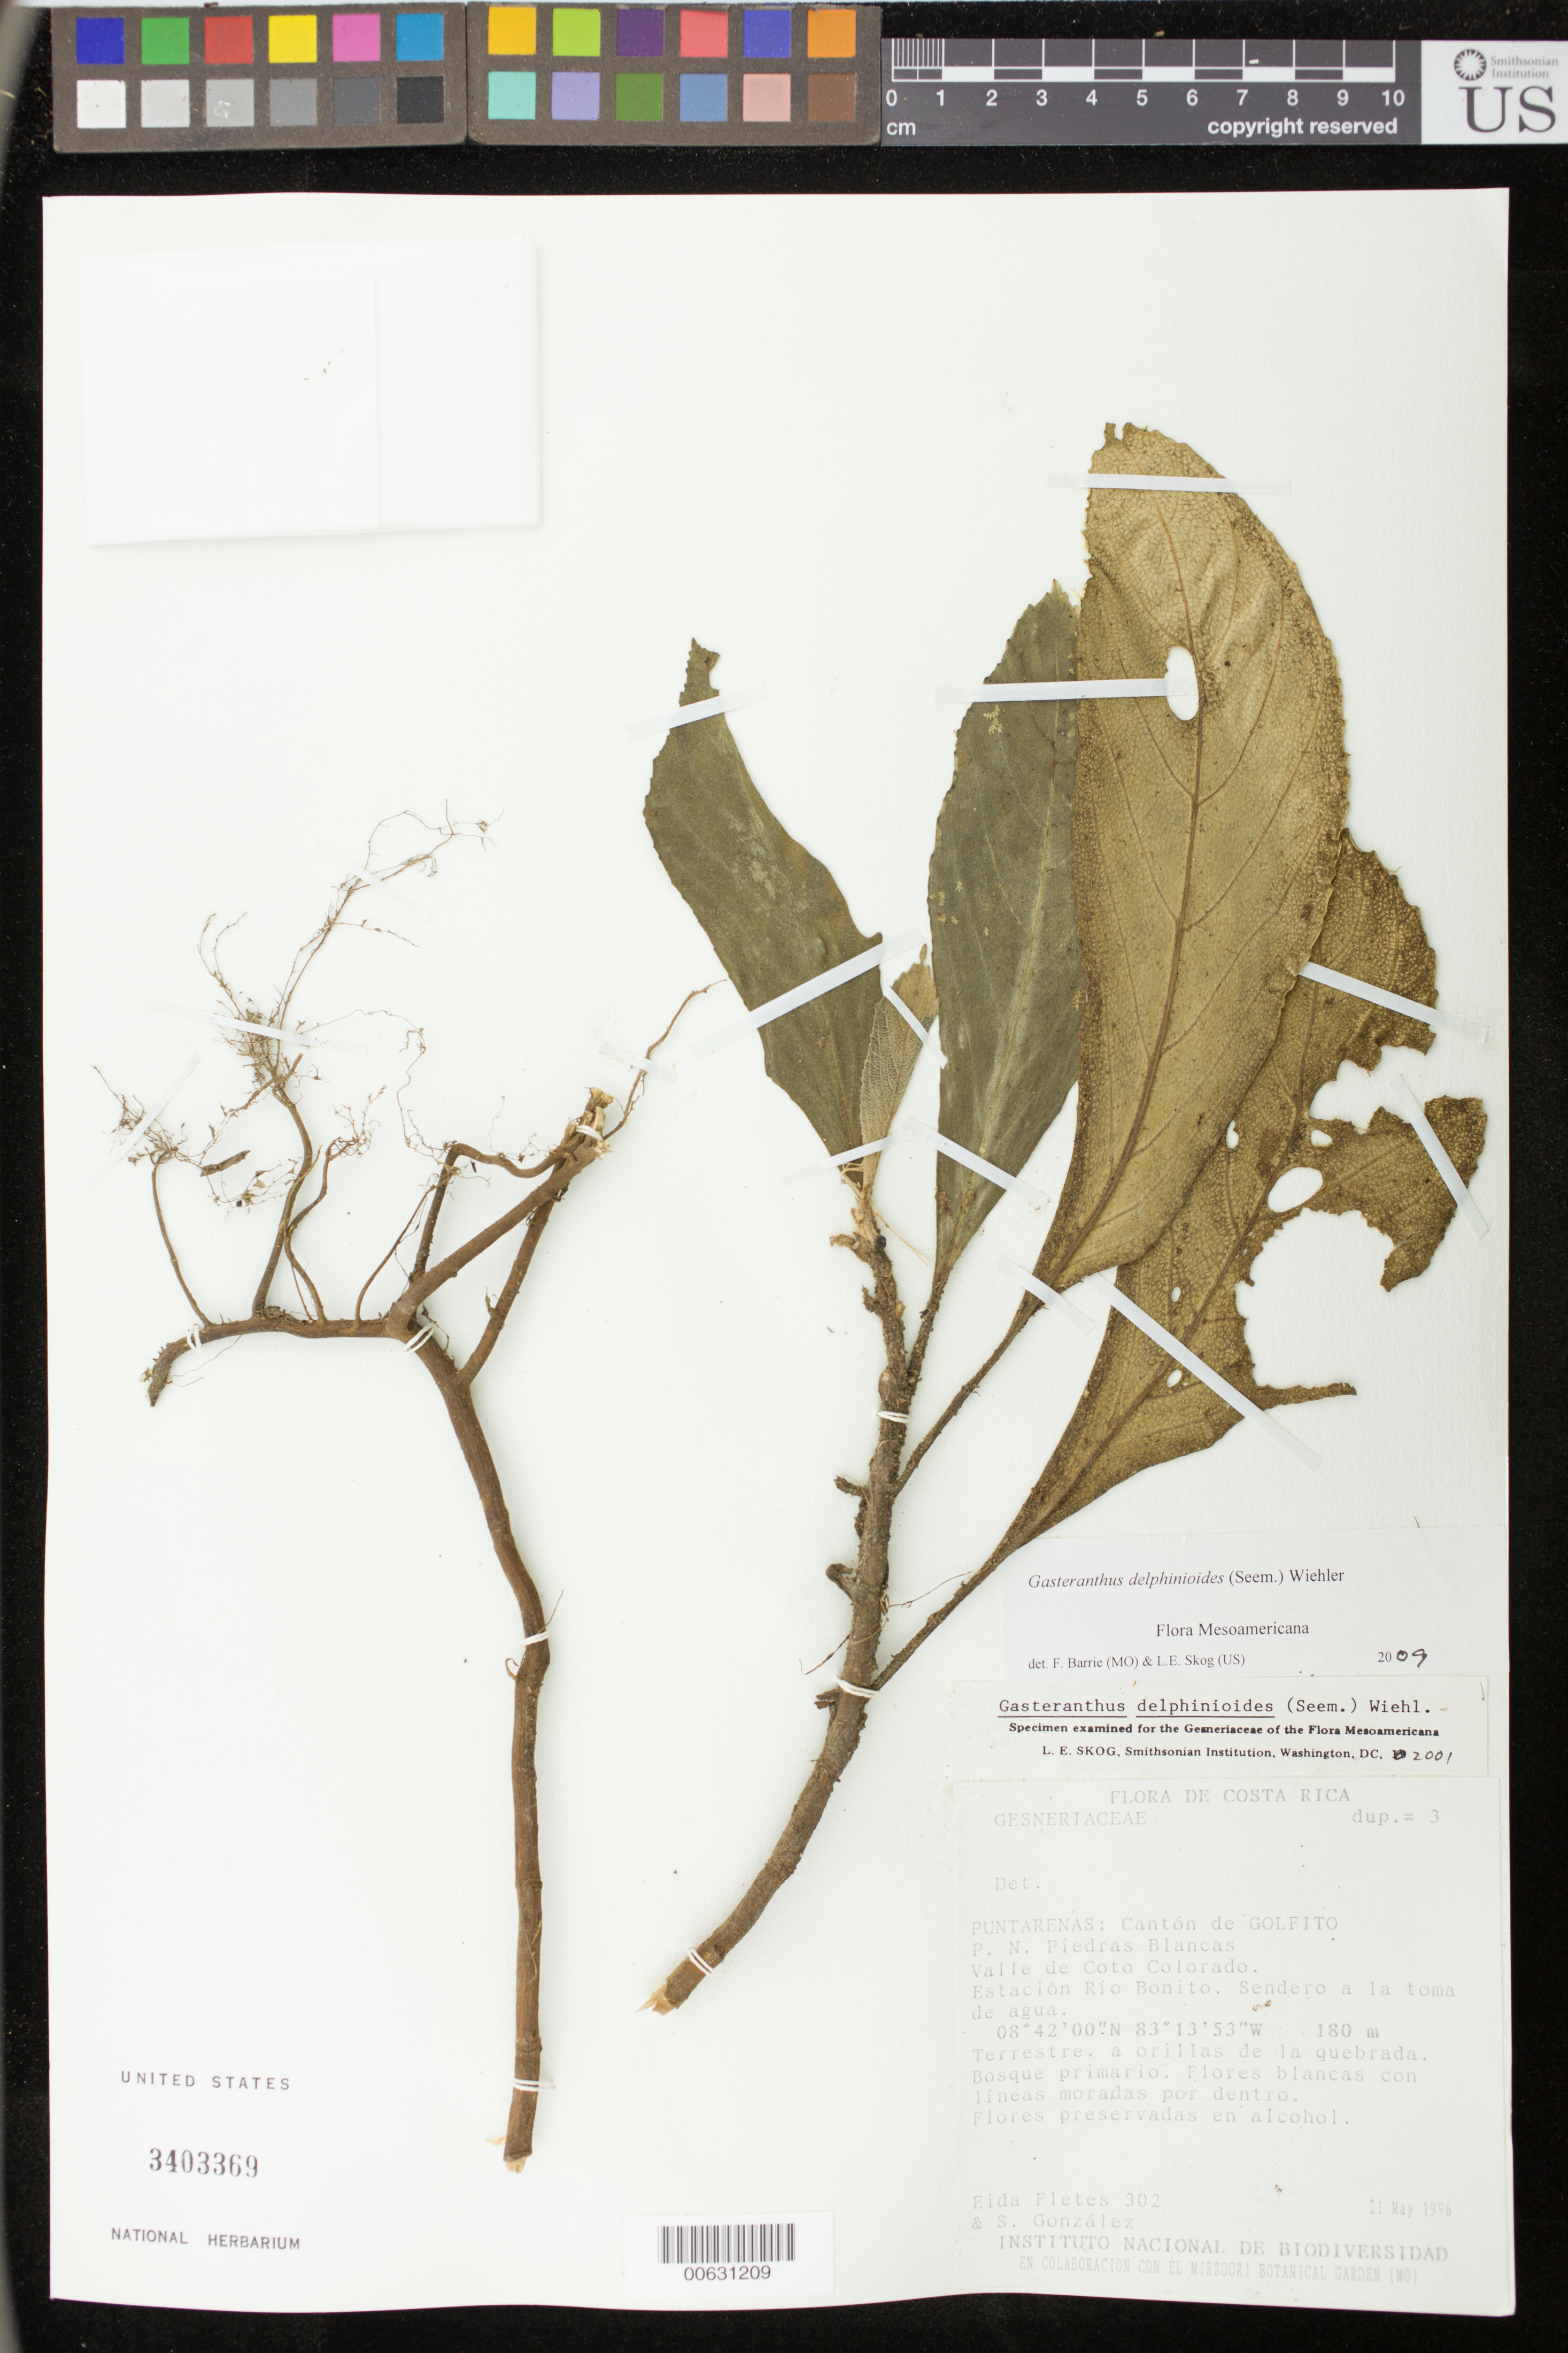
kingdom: Plantae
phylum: Tracheophyta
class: Magnoliopsida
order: Lamiales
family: Gesneriaceae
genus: Gasteranthus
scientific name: Gasteranthus delphinioides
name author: (Seem.) Wiehler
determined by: Skog, Laurence E.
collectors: E. Fletes & S. González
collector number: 302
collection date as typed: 21 May 1996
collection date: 1996-05-21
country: Costa Rica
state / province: Puntarenas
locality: Cantón de Golfito, P.N. Piedras Blancas, Valle de Coto Colorado, Estación Río Bonito, Sendero a la toma de agua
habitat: Bosque primario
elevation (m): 180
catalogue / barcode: US 3403369